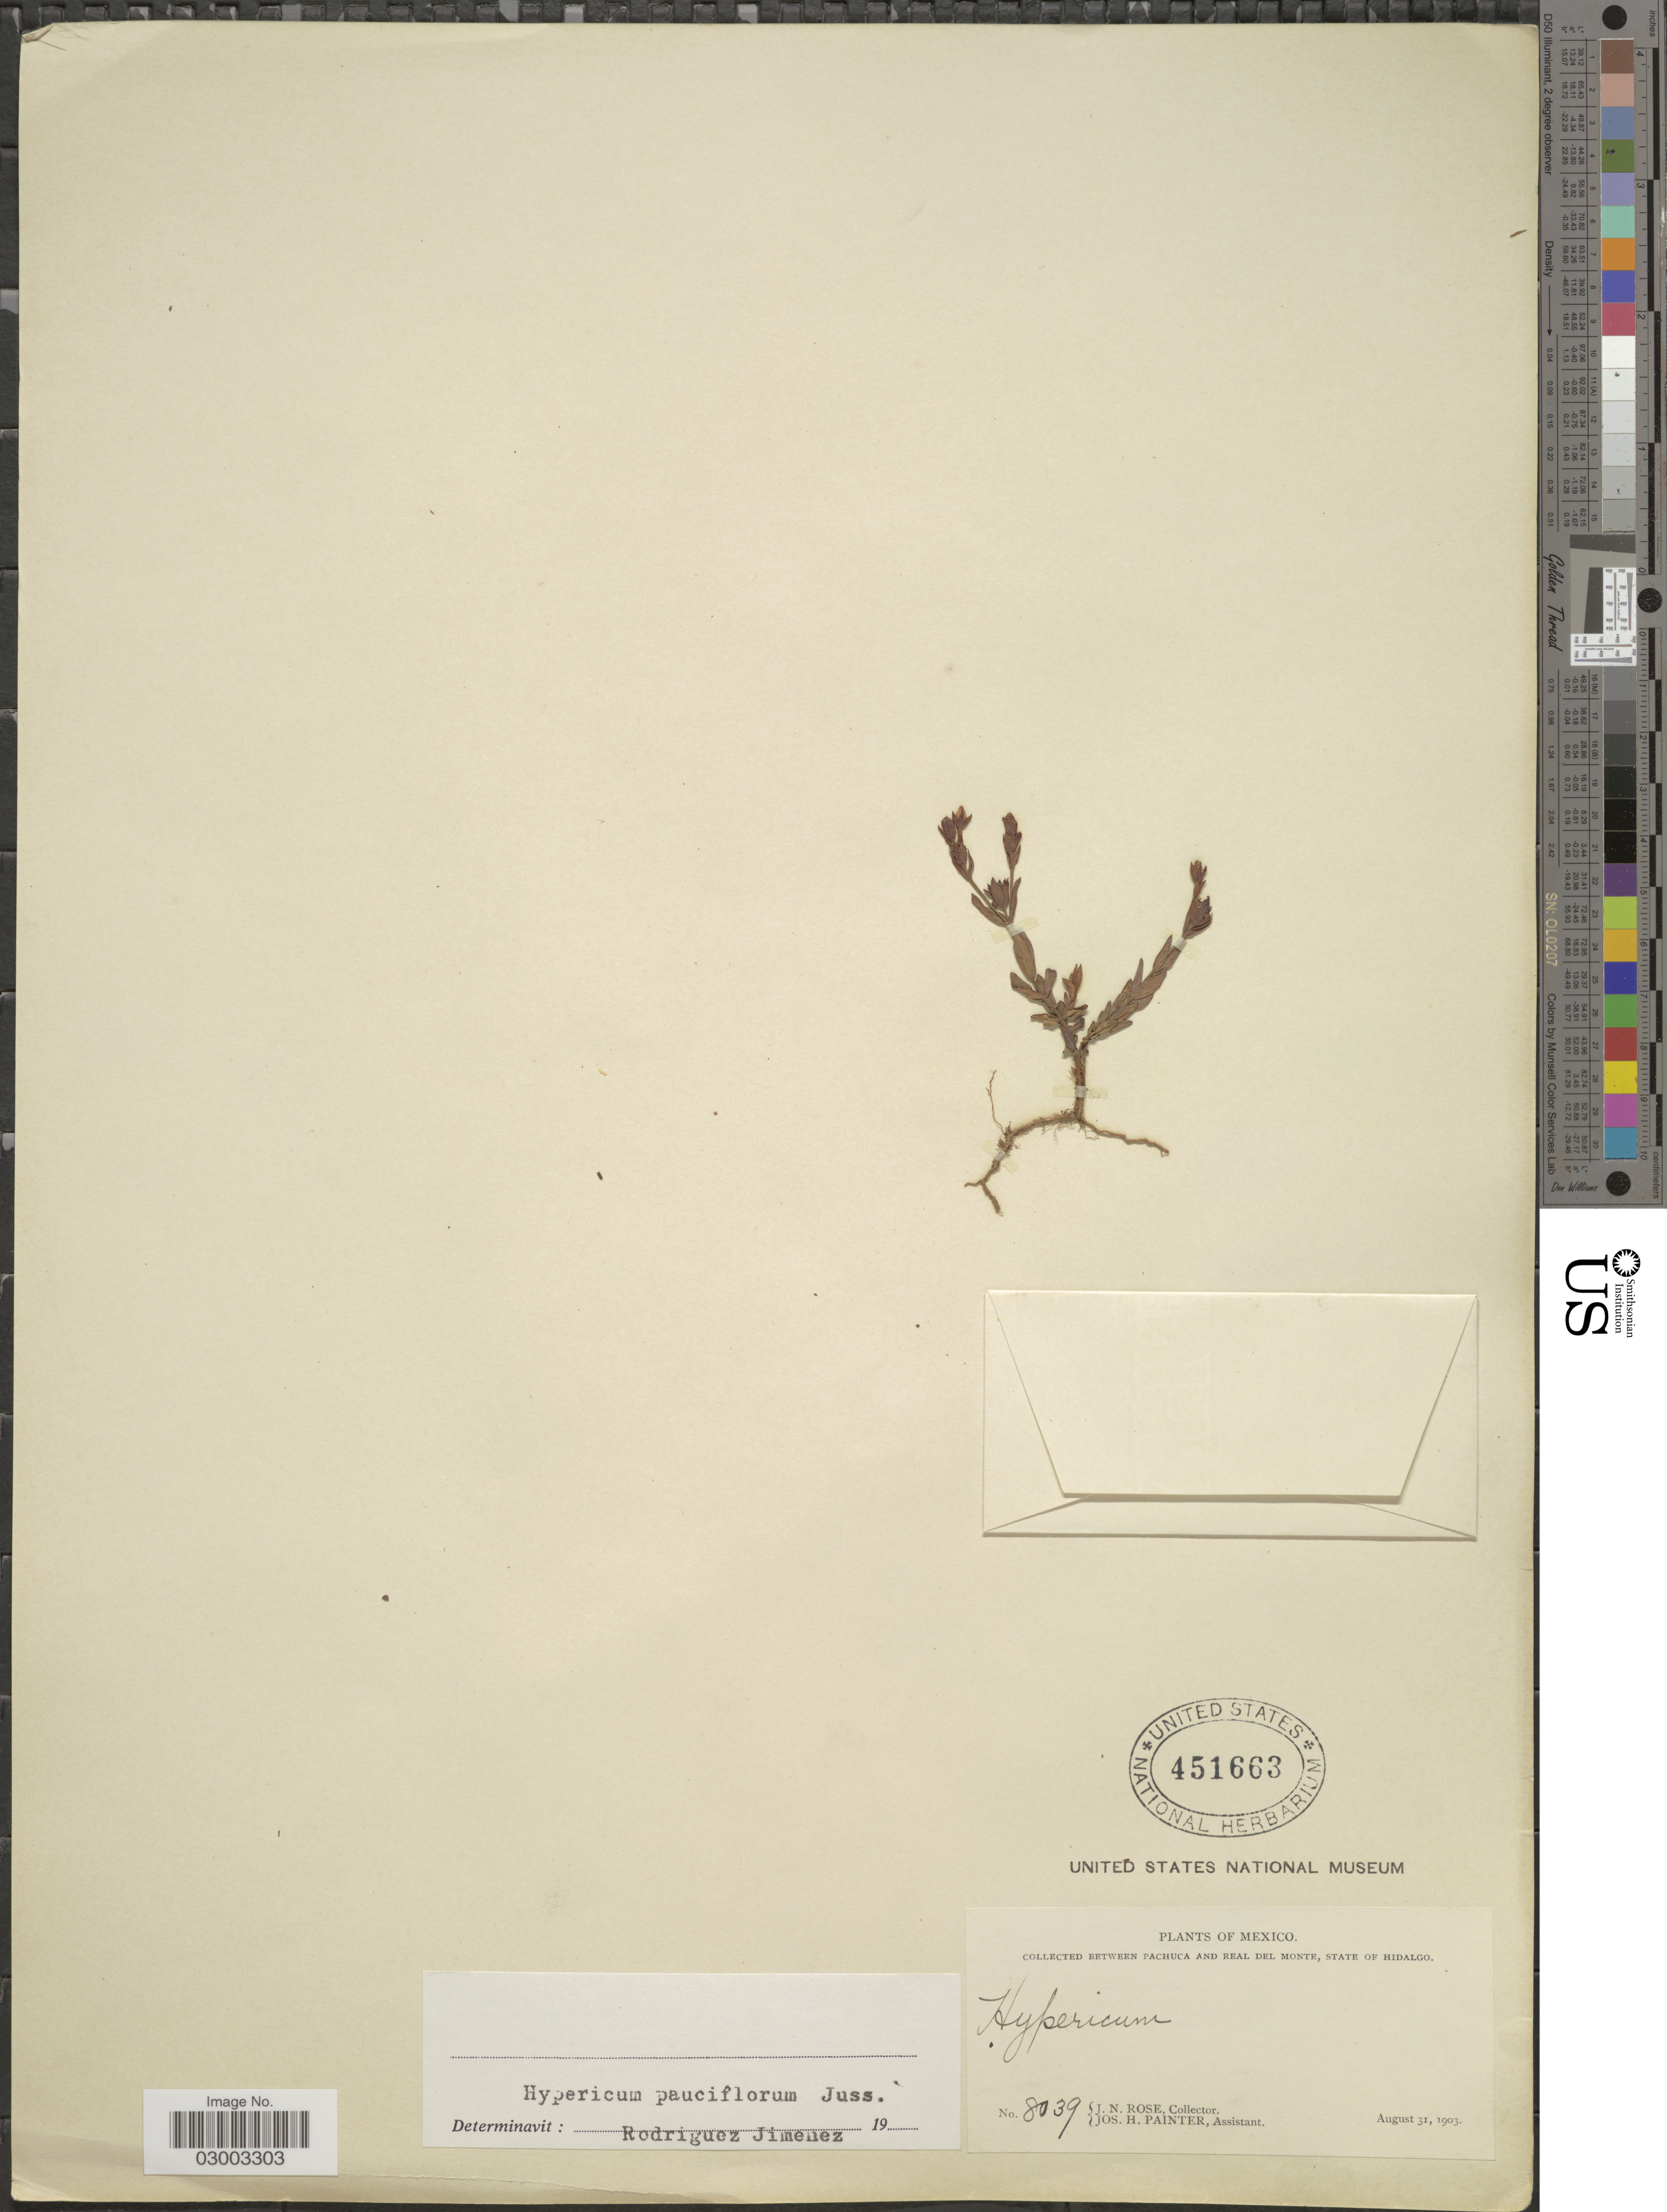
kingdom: Plantae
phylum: Tracheophyta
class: Magnoliopsida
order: Malpighiales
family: Hypericaceae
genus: Hypericum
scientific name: Hypericum pauciflorum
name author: Kunth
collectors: J. N. Rose & J. H. Painter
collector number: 8039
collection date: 1903-08-31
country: Mexico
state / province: Hidalgo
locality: Between Pachuca and Real del Monte, State of Hidalgo.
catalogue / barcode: US 451663